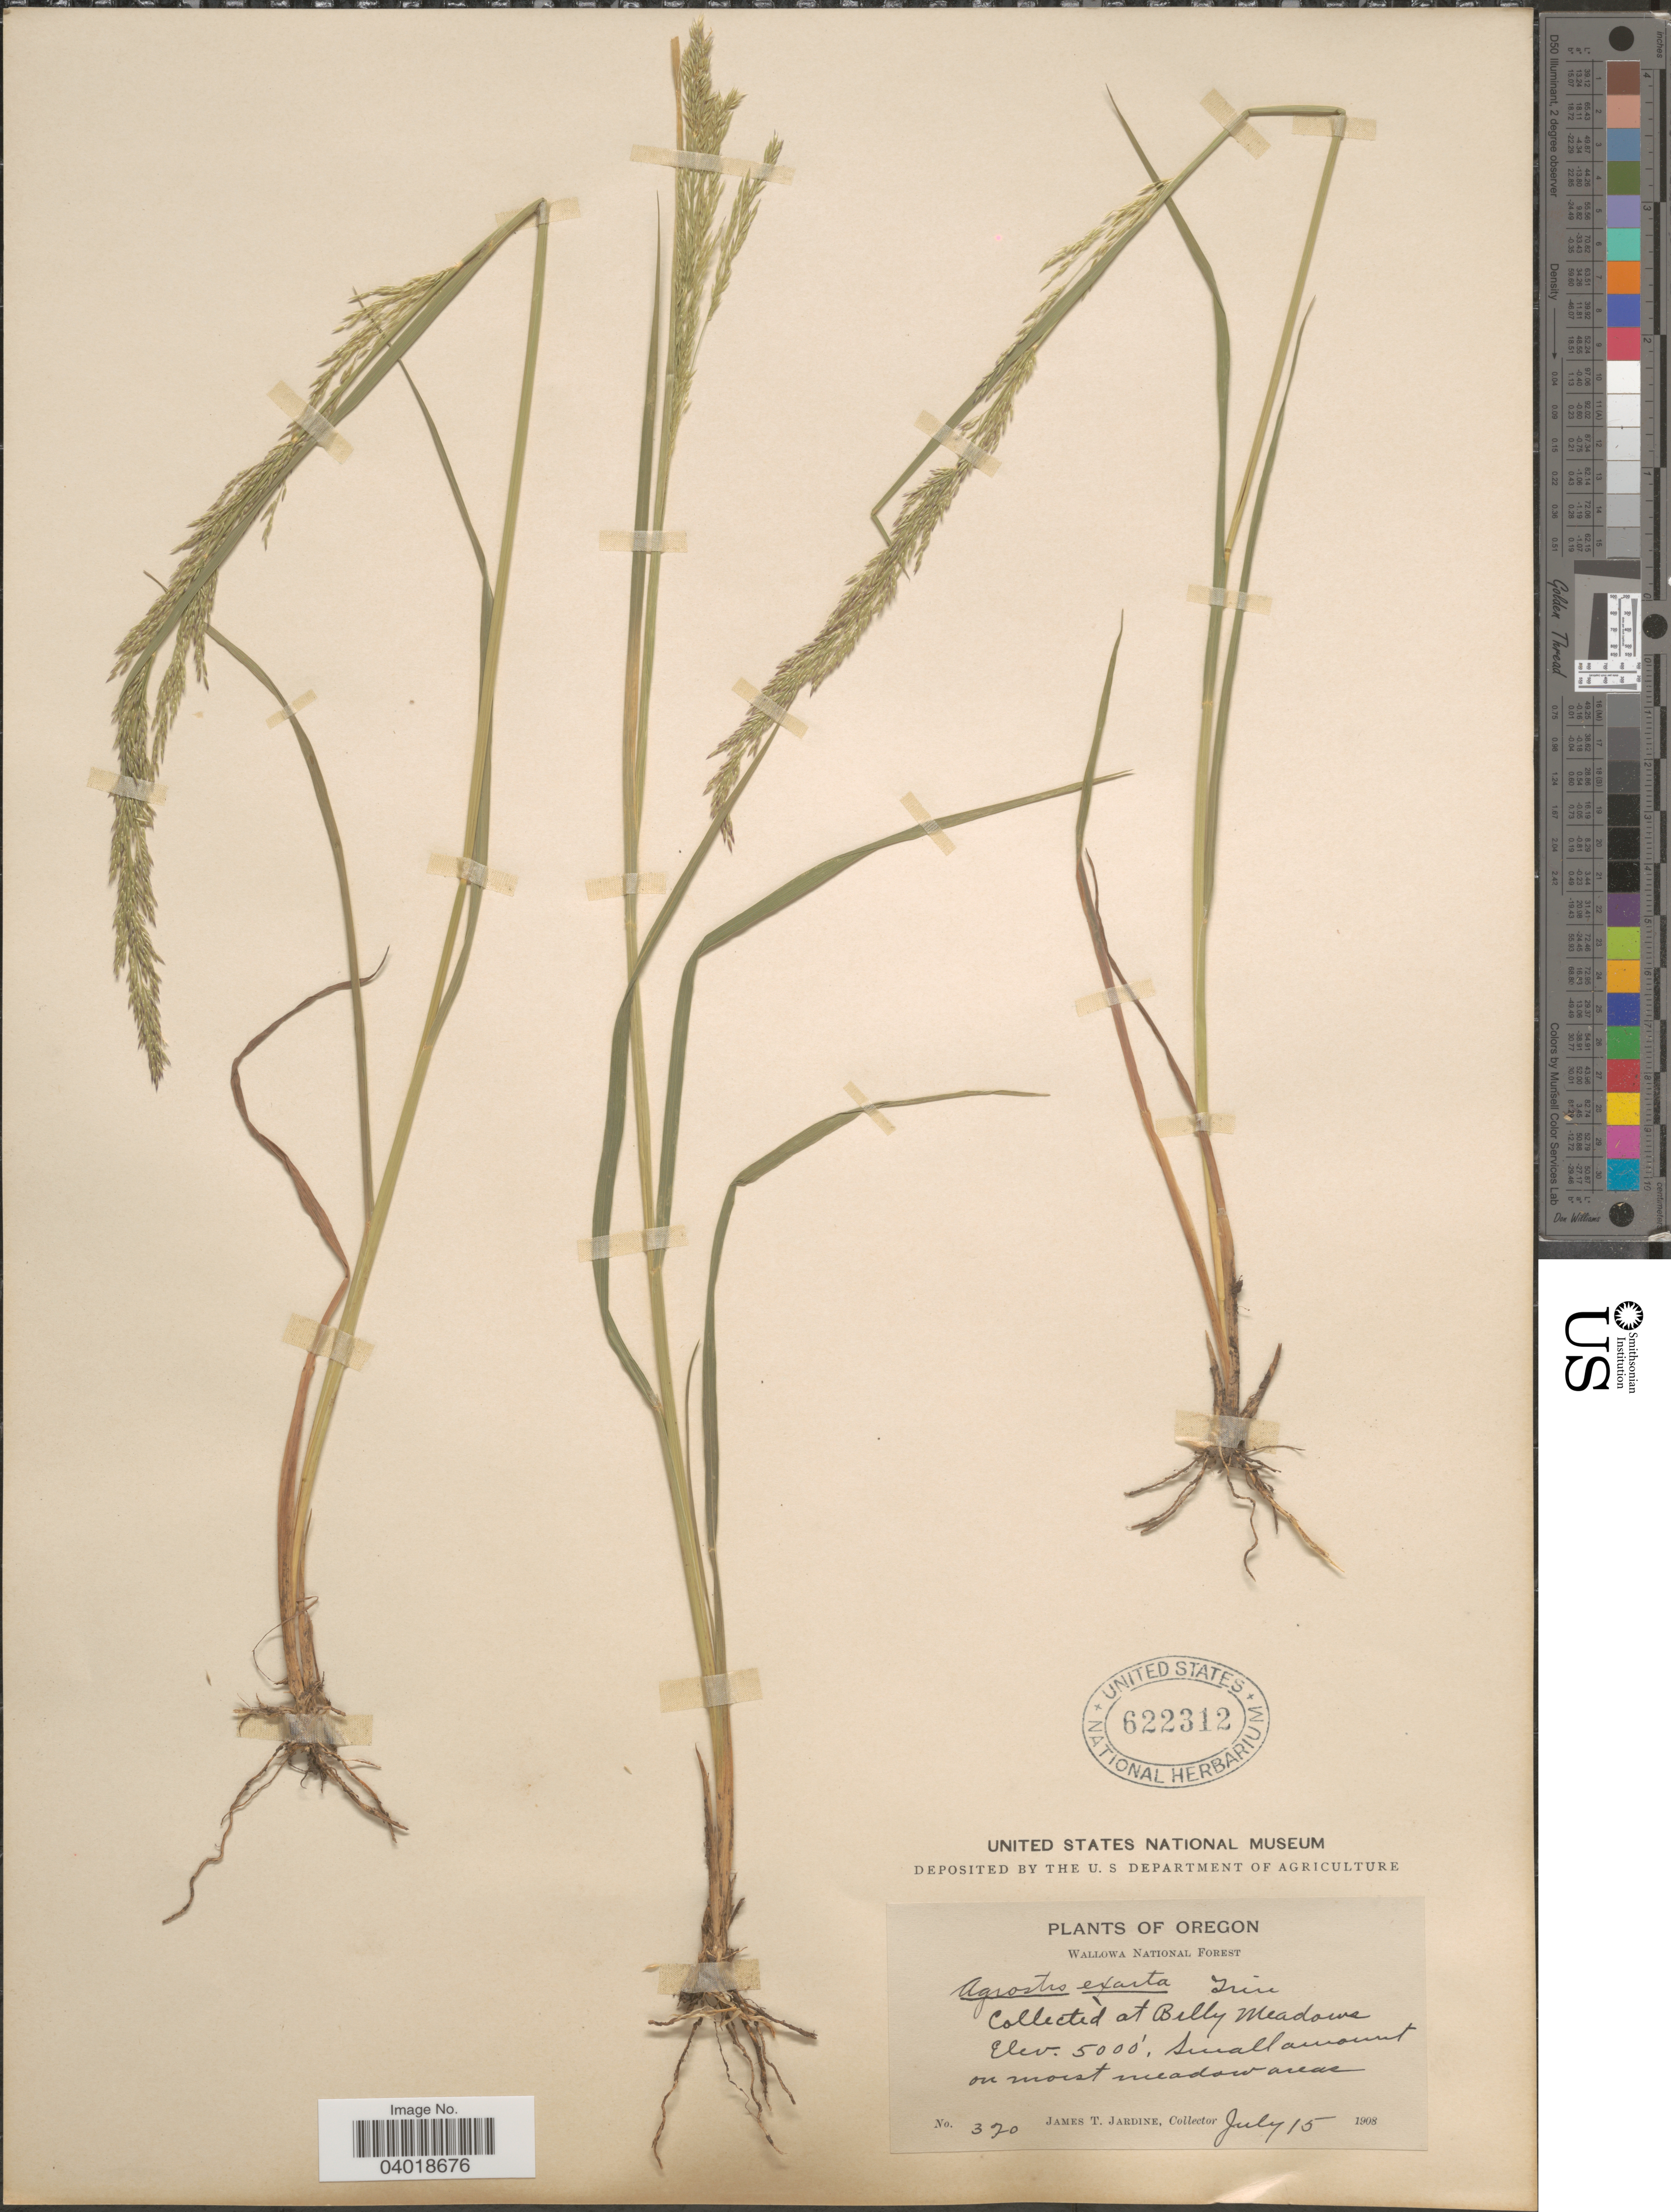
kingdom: Plantae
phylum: Tracheophyta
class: Liliopsida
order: Poales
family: Poaceae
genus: Agrostis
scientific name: Agrostis exarata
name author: Trin.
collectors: J. T. Jardine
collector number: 320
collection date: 1908-07-15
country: United States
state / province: Oregon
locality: Wallowa National Forest. At Billy Meadows. Small amount on moist meadow areas.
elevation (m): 1524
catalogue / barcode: US 622312